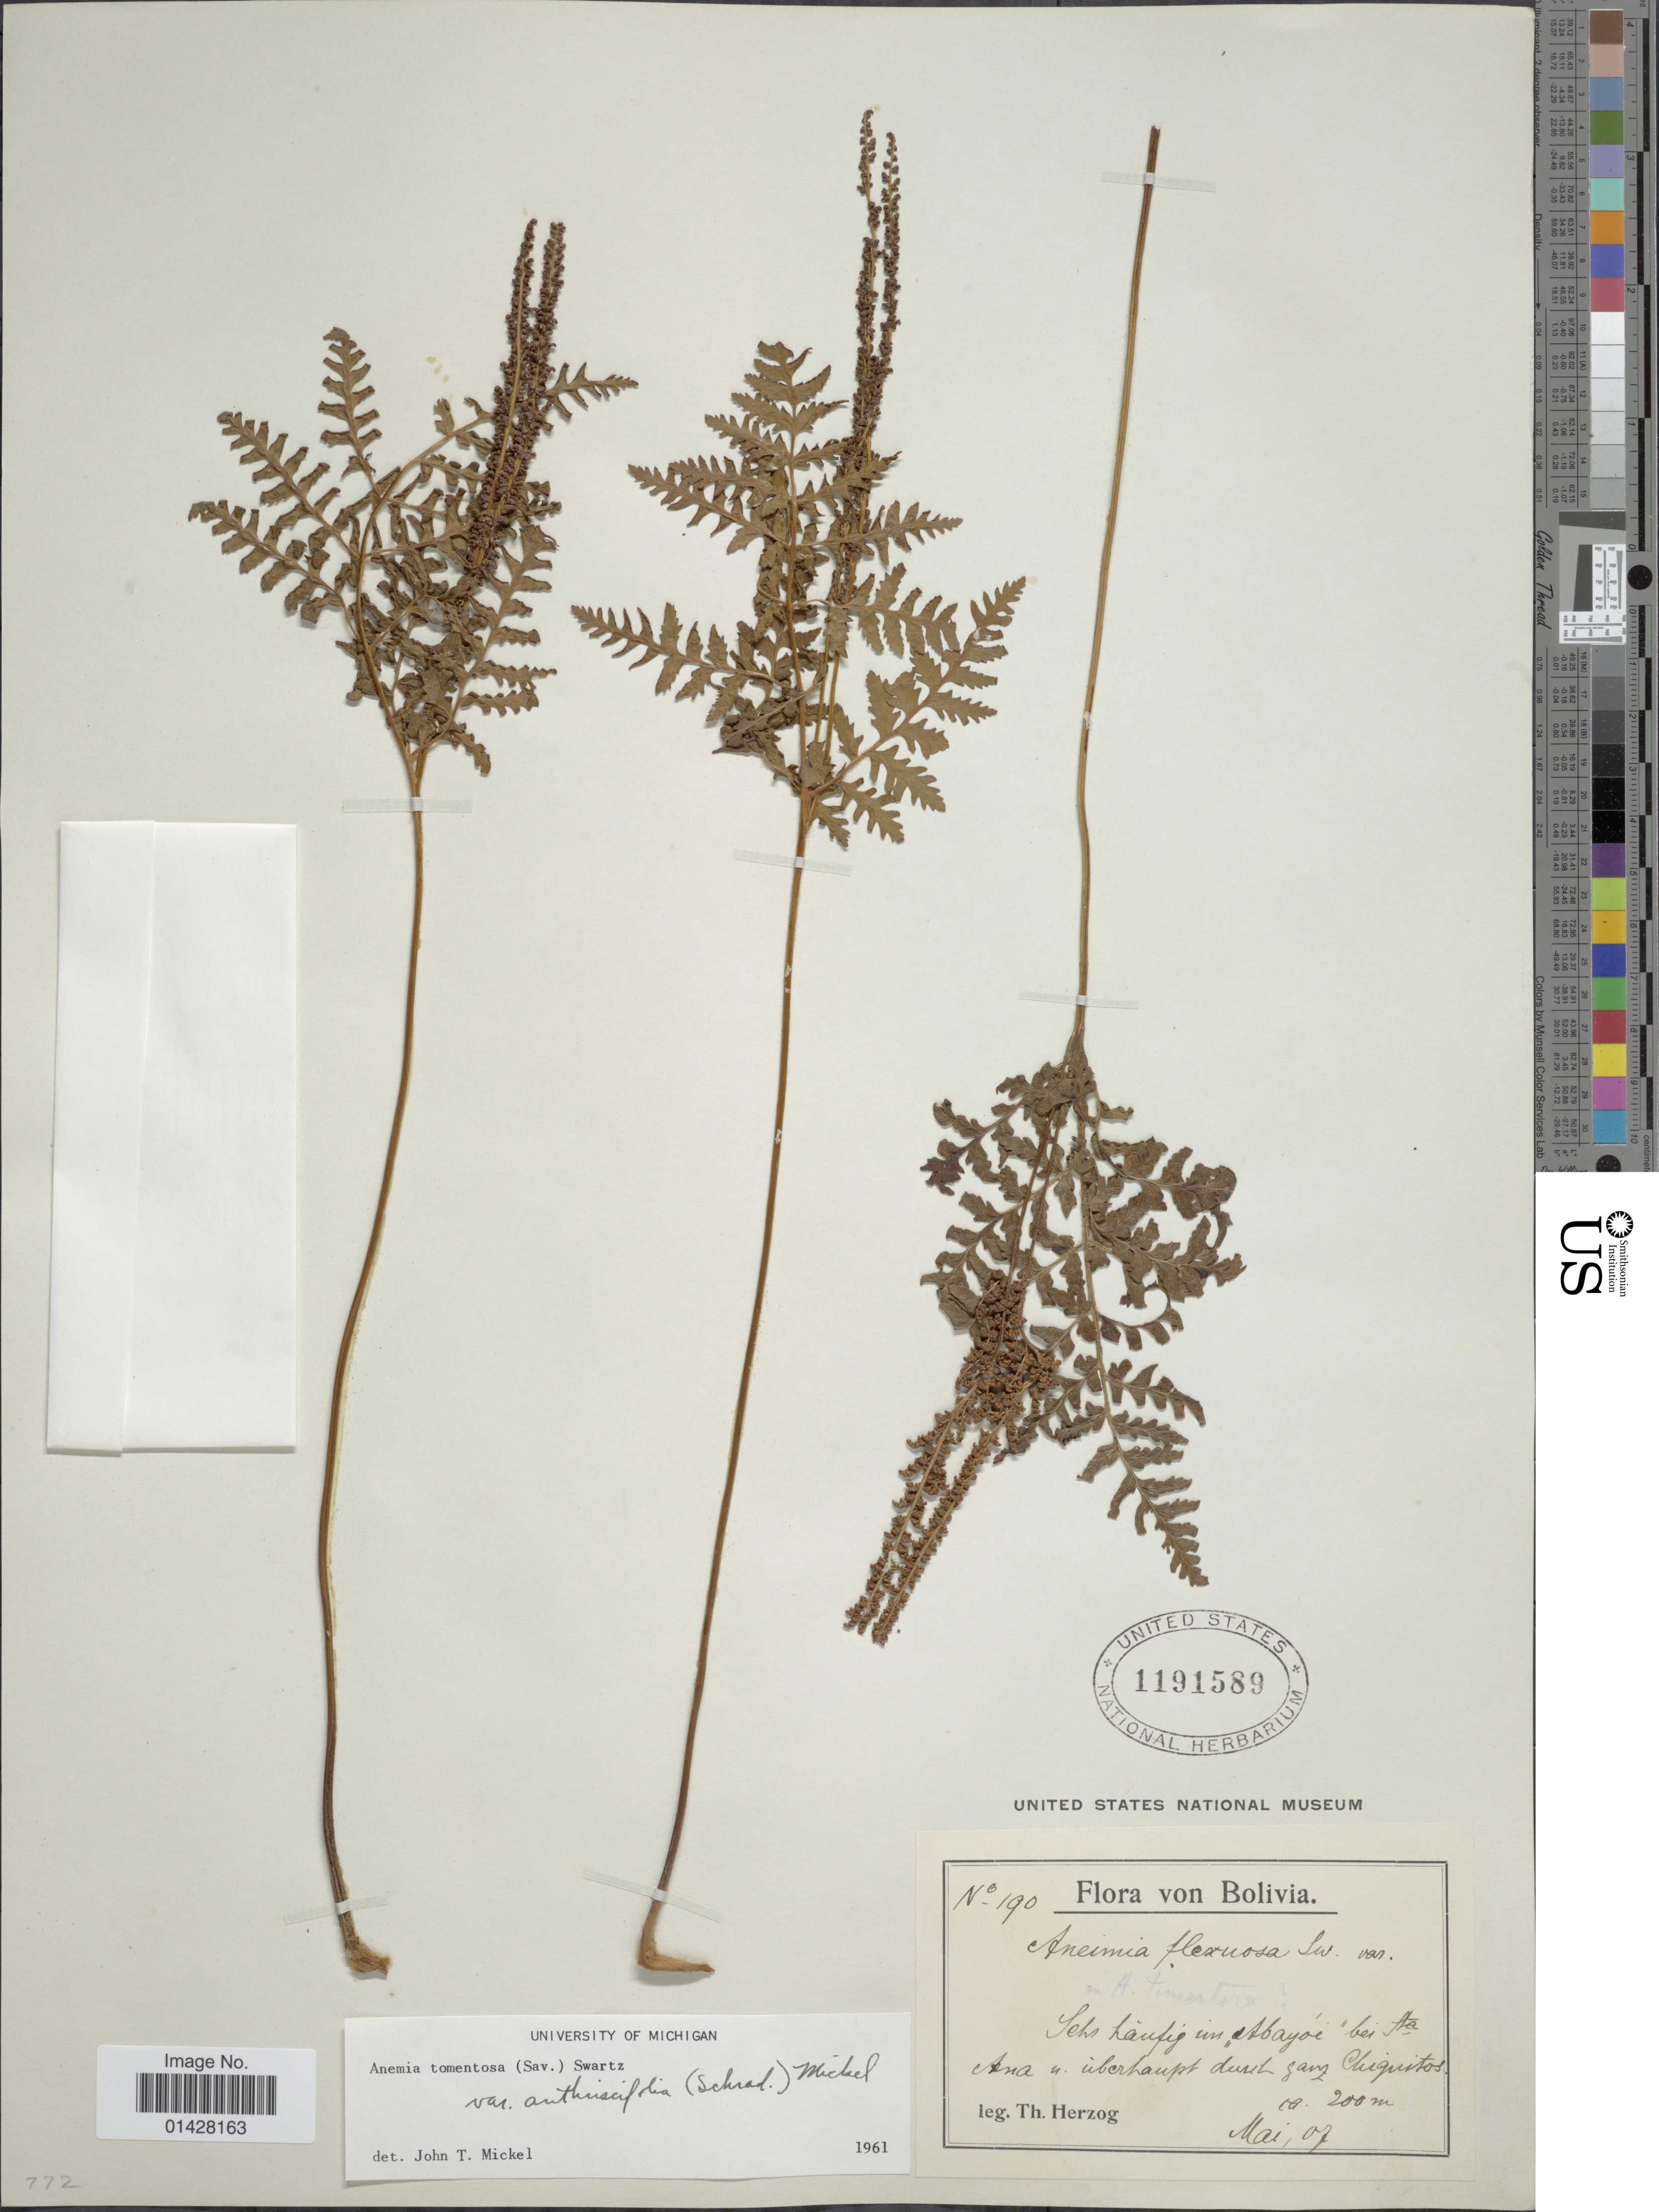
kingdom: Plantae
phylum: Tracheophyta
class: Polypodiopsida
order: Schizaeales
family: Anemiaceae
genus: Anemia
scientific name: Anemia tomentosa var. anthriscifolia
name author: (Schrad.) Mickel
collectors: T. Herzog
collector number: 190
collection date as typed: Transcribed d/m/y: /5/07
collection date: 1907-05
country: Bolivia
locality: Sehs haufig Abayóe bei Sta. Ana u. überhaupt durit ganz Chiquitos.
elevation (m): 200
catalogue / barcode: US 1191589